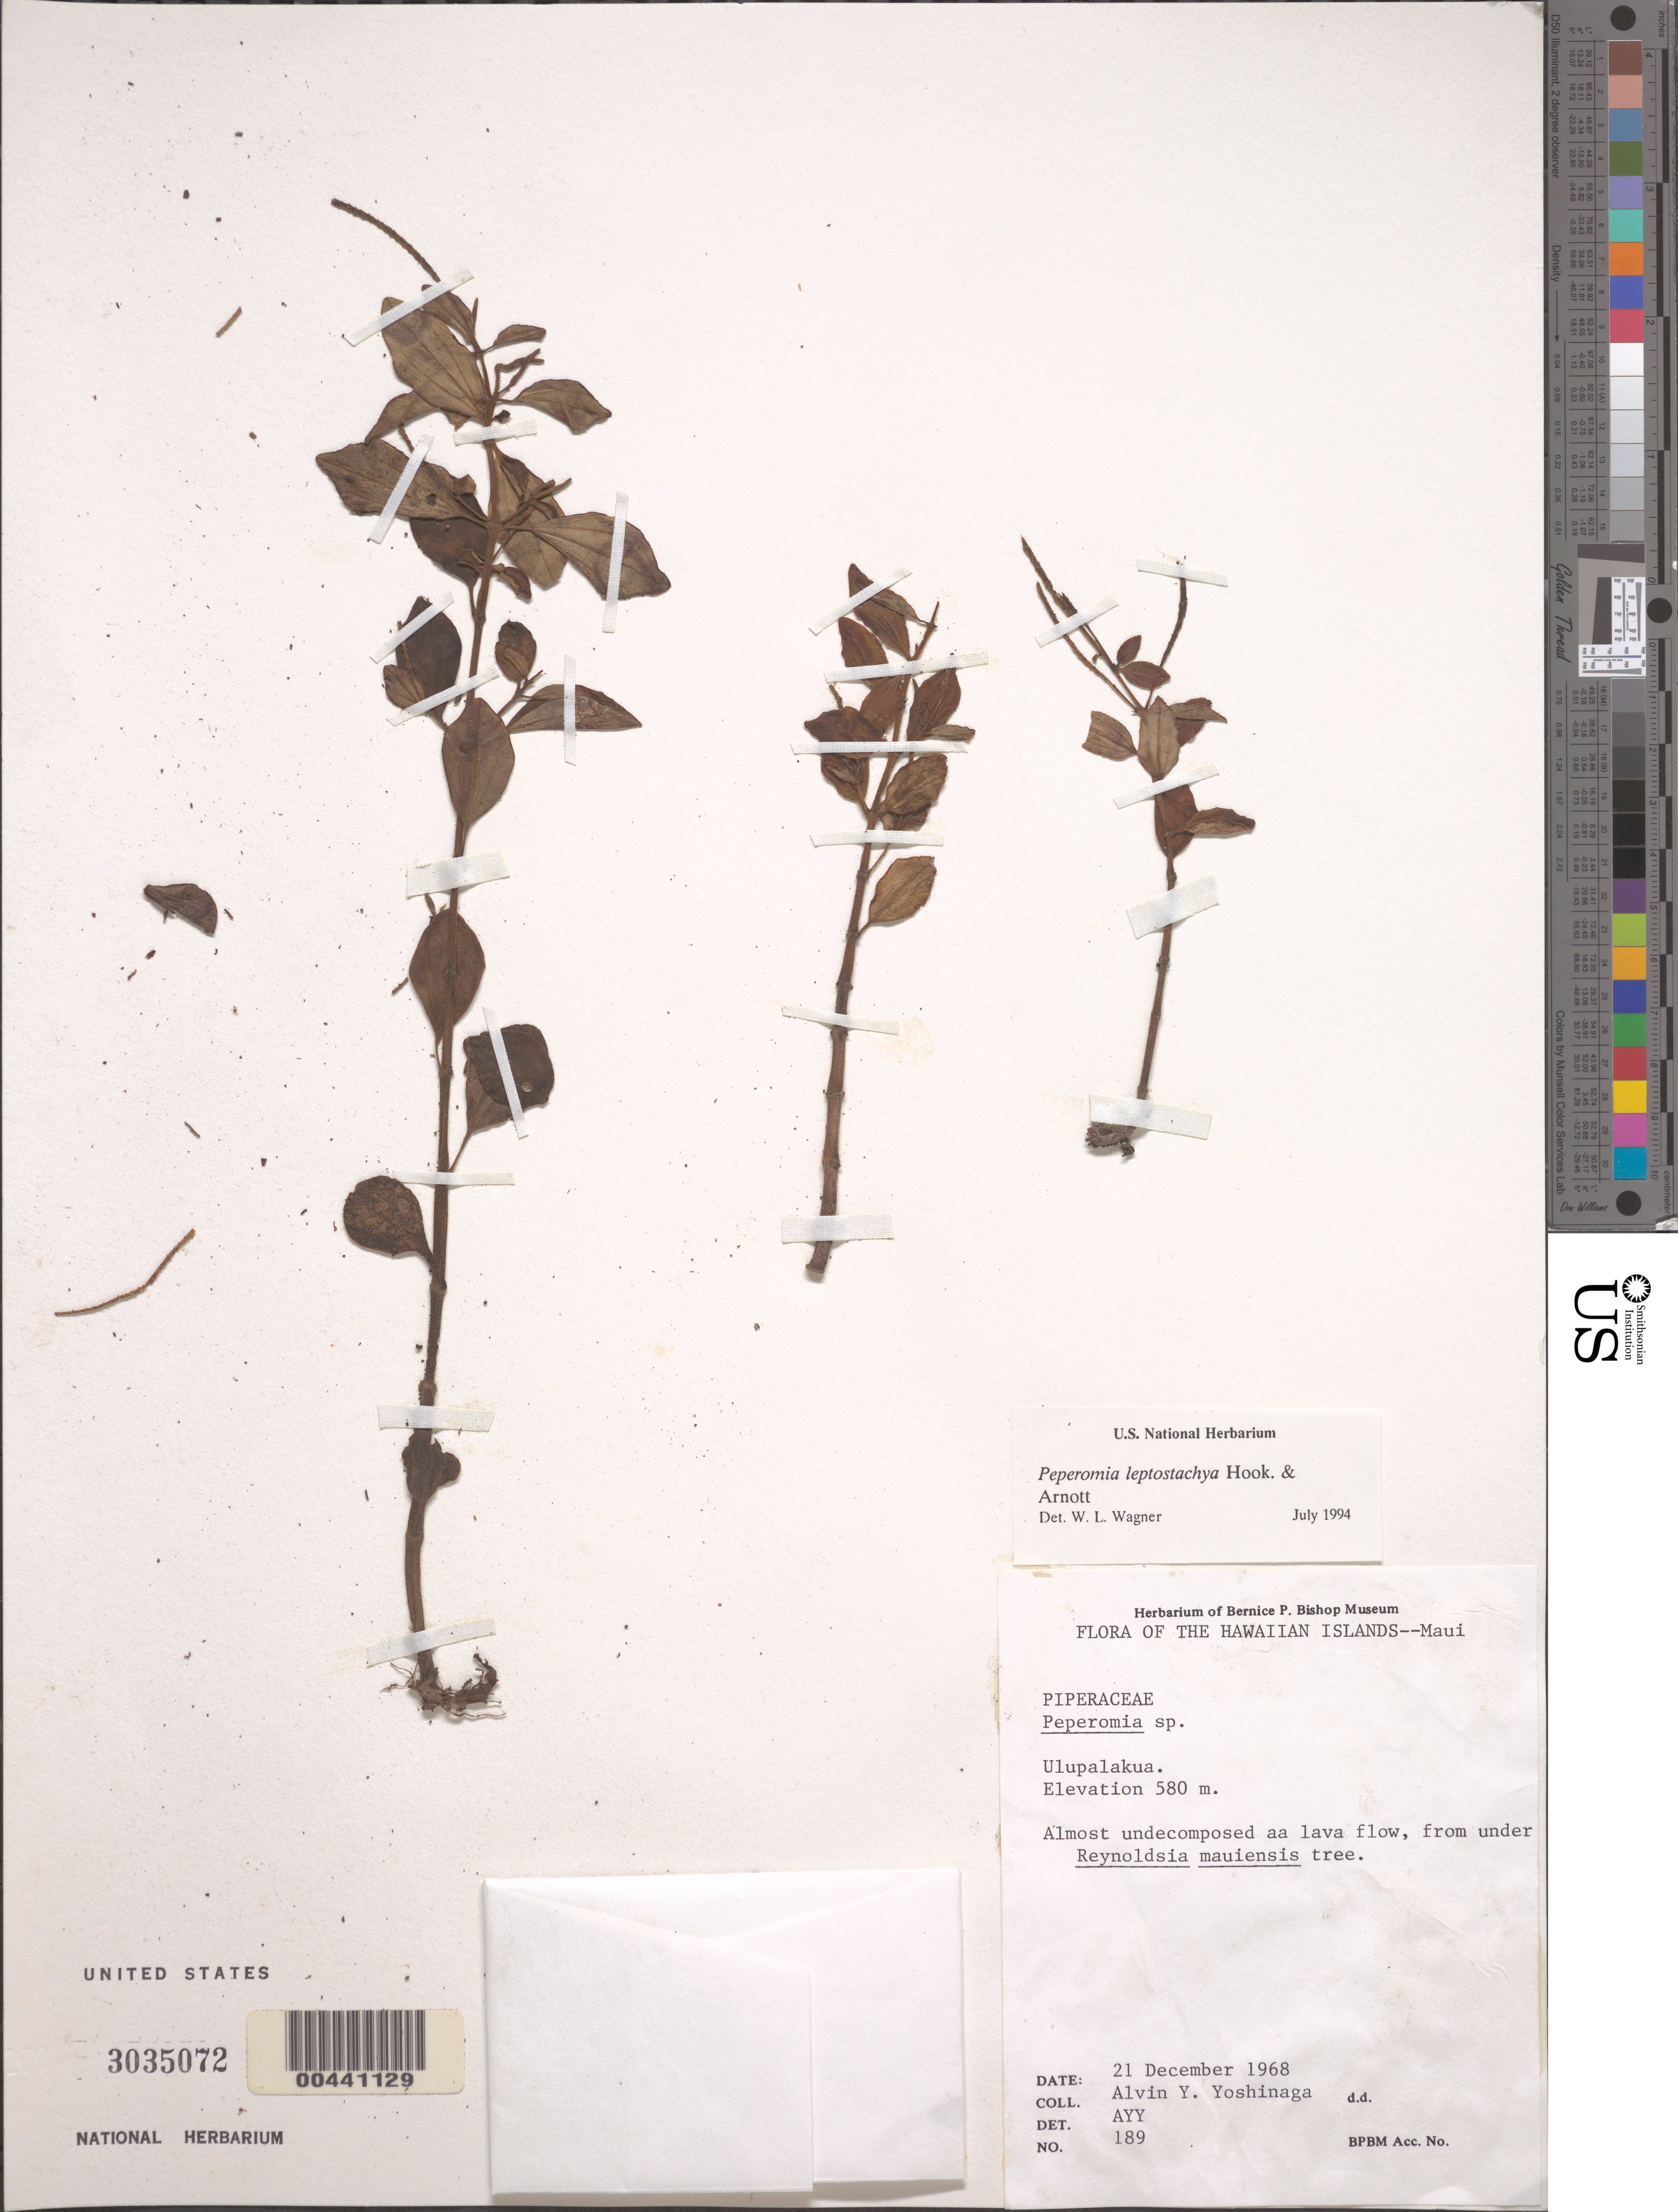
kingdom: Plantae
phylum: Tracheophyta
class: Magnoliopsida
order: Piperales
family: Piperaceae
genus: Peperomia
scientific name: Peperomia leptostachya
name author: Hook. & Arn.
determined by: Wagner, W. L., (BOT), Smithsonian Institution - National Museum of Natural History (UNITED STATES)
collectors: A. Yoshinaga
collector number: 189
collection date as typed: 21 Dec 1968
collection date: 1968-12-21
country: United States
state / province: Hawaii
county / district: Maui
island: Maui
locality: Ulupalakua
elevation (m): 580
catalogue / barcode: US 3035072